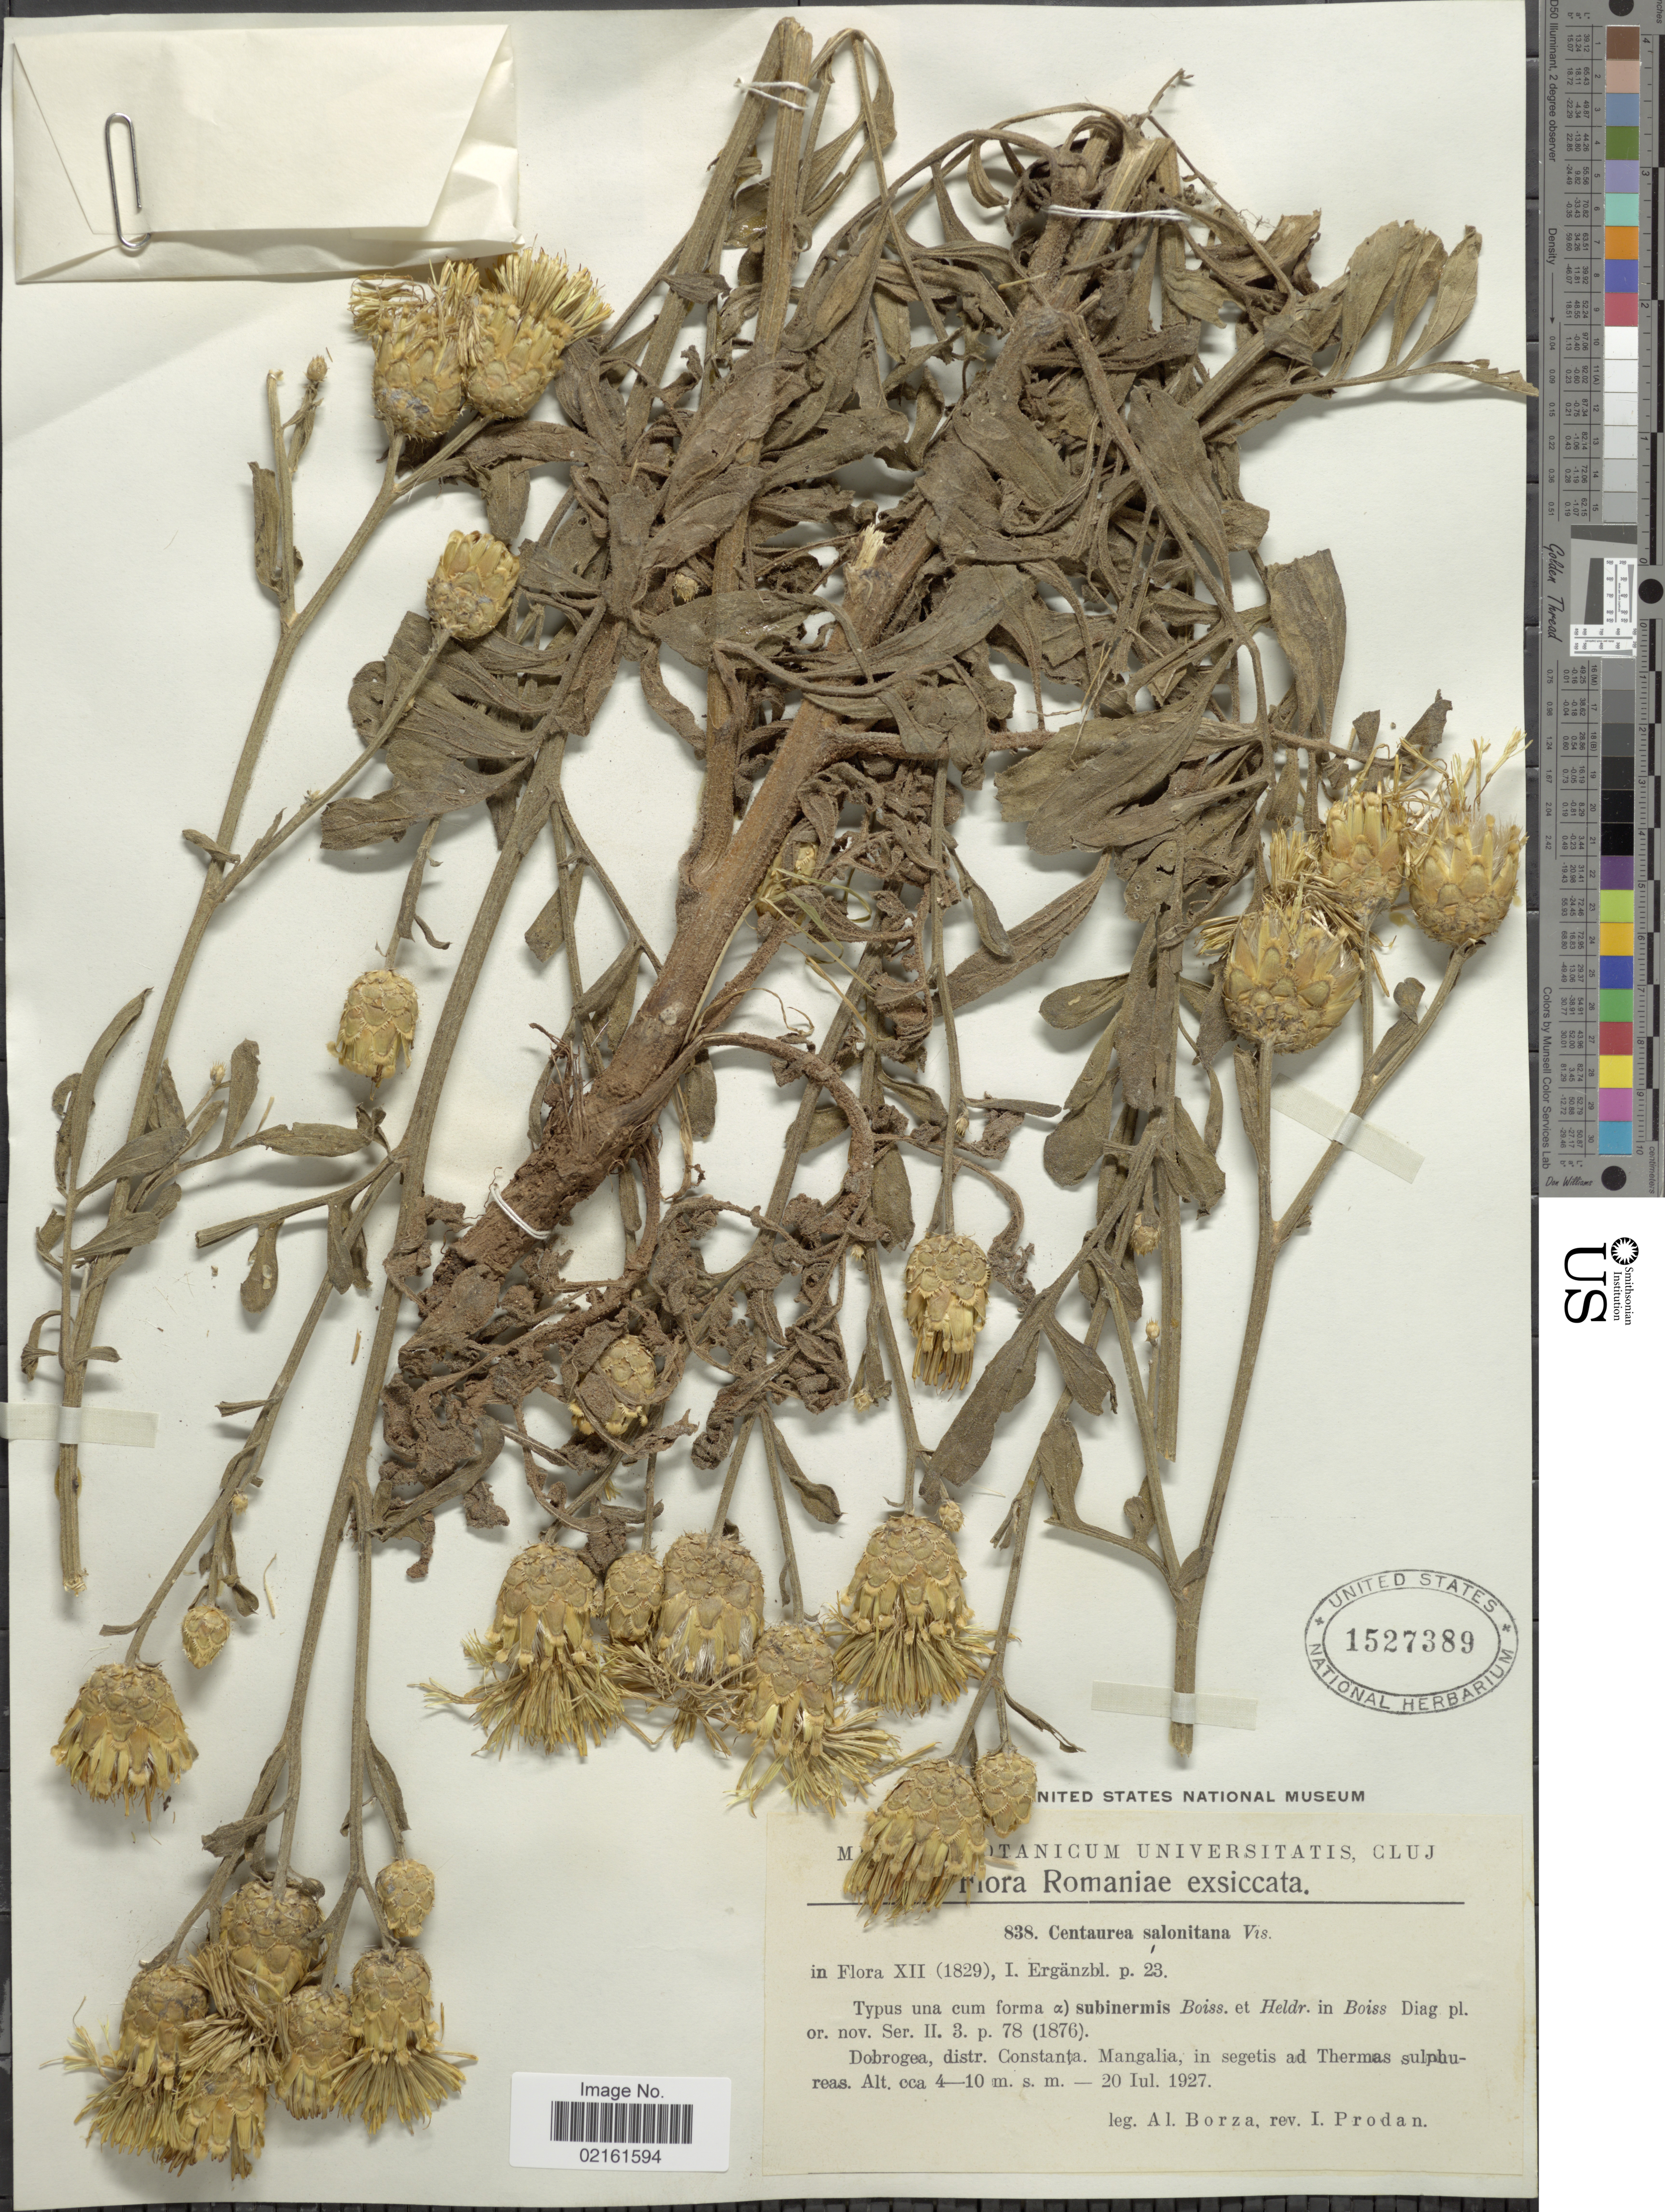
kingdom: Plantae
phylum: Tracheophyta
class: Magnoliopsida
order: Asterales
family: Asteraceae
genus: Centaurea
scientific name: Centaurea salonitana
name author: Vis.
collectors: A. Borza & J. Prodan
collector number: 838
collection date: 1927-07-20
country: Romania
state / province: Constanta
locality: Dobrogea. Mangalia, in segetis ad Thermas sulphureas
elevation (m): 4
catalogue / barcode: US 1527389